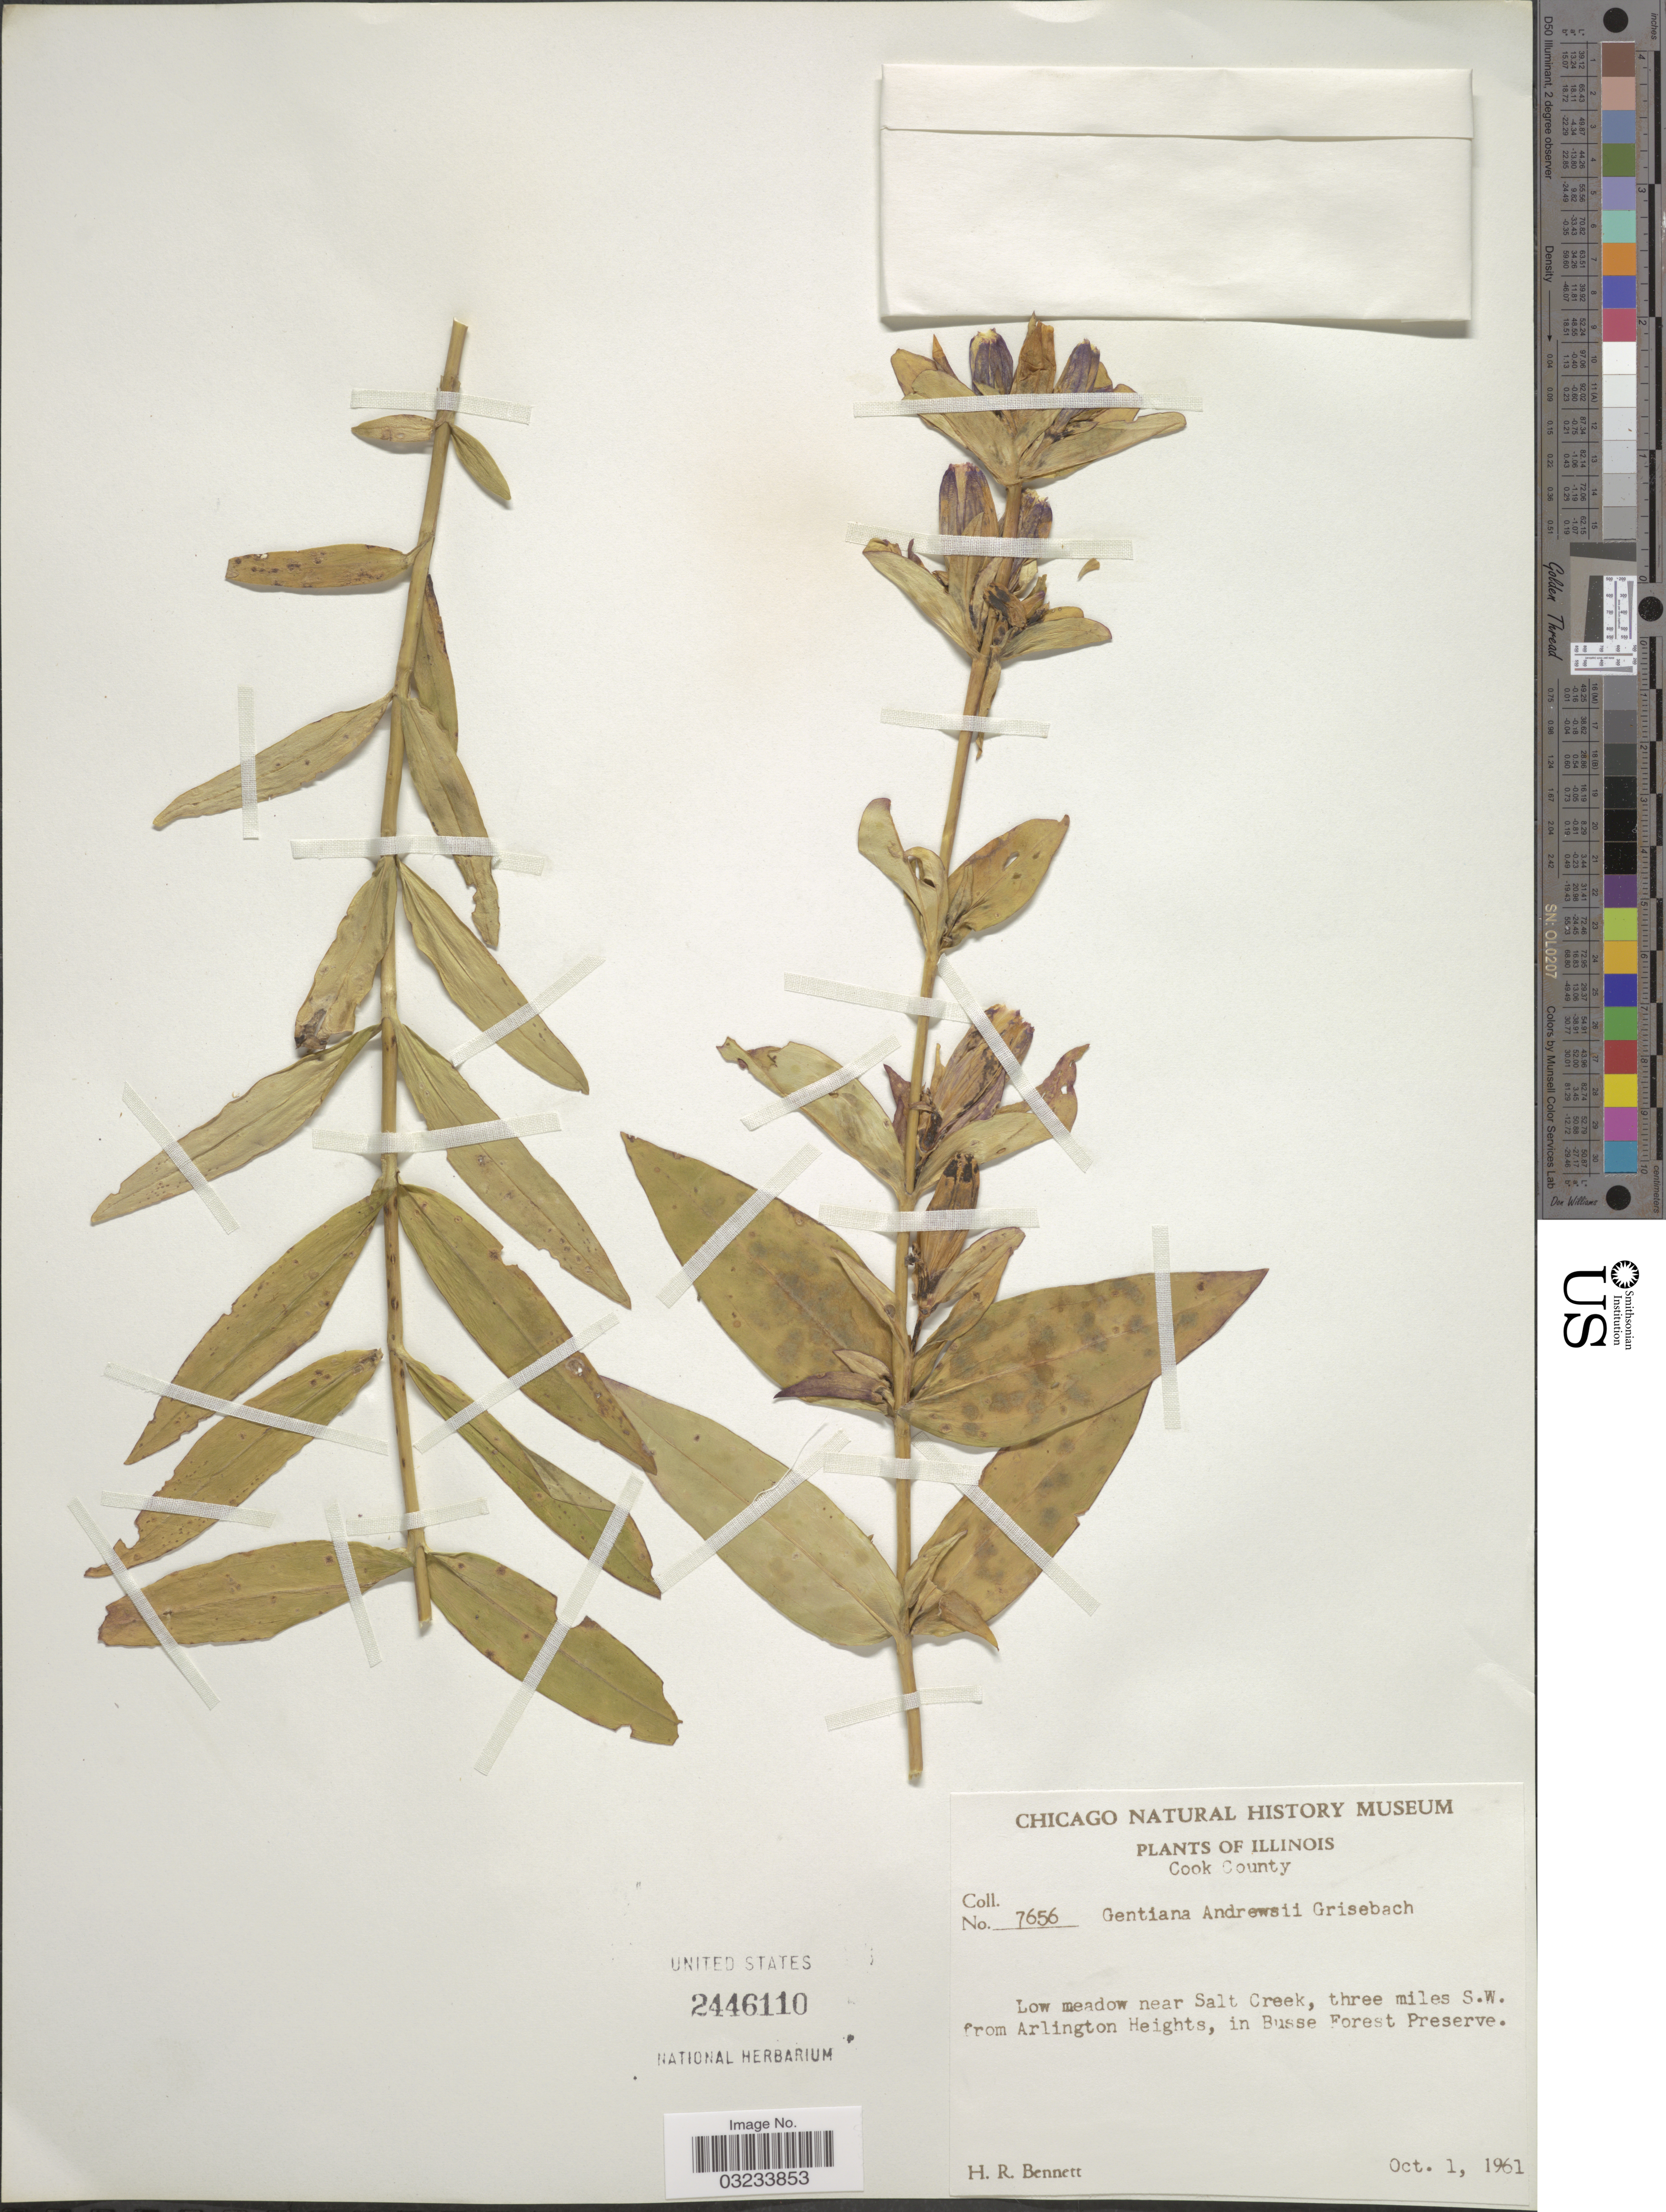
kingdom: Plantae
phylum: Tracheophyta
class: Magnoliopsida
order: Gentianales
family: Gentianaceae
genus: Gentiana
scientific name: Gentiana andrewsii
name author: Griseb.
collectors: H. R. Bennett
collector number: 7656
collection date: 1961-10-01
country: United States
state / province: Illinois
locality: Cook County. Low meadow near Salt Creek, three miles S.W. from Arlington Heights, in Busse Forest Preserve.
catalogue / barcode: US 2446110